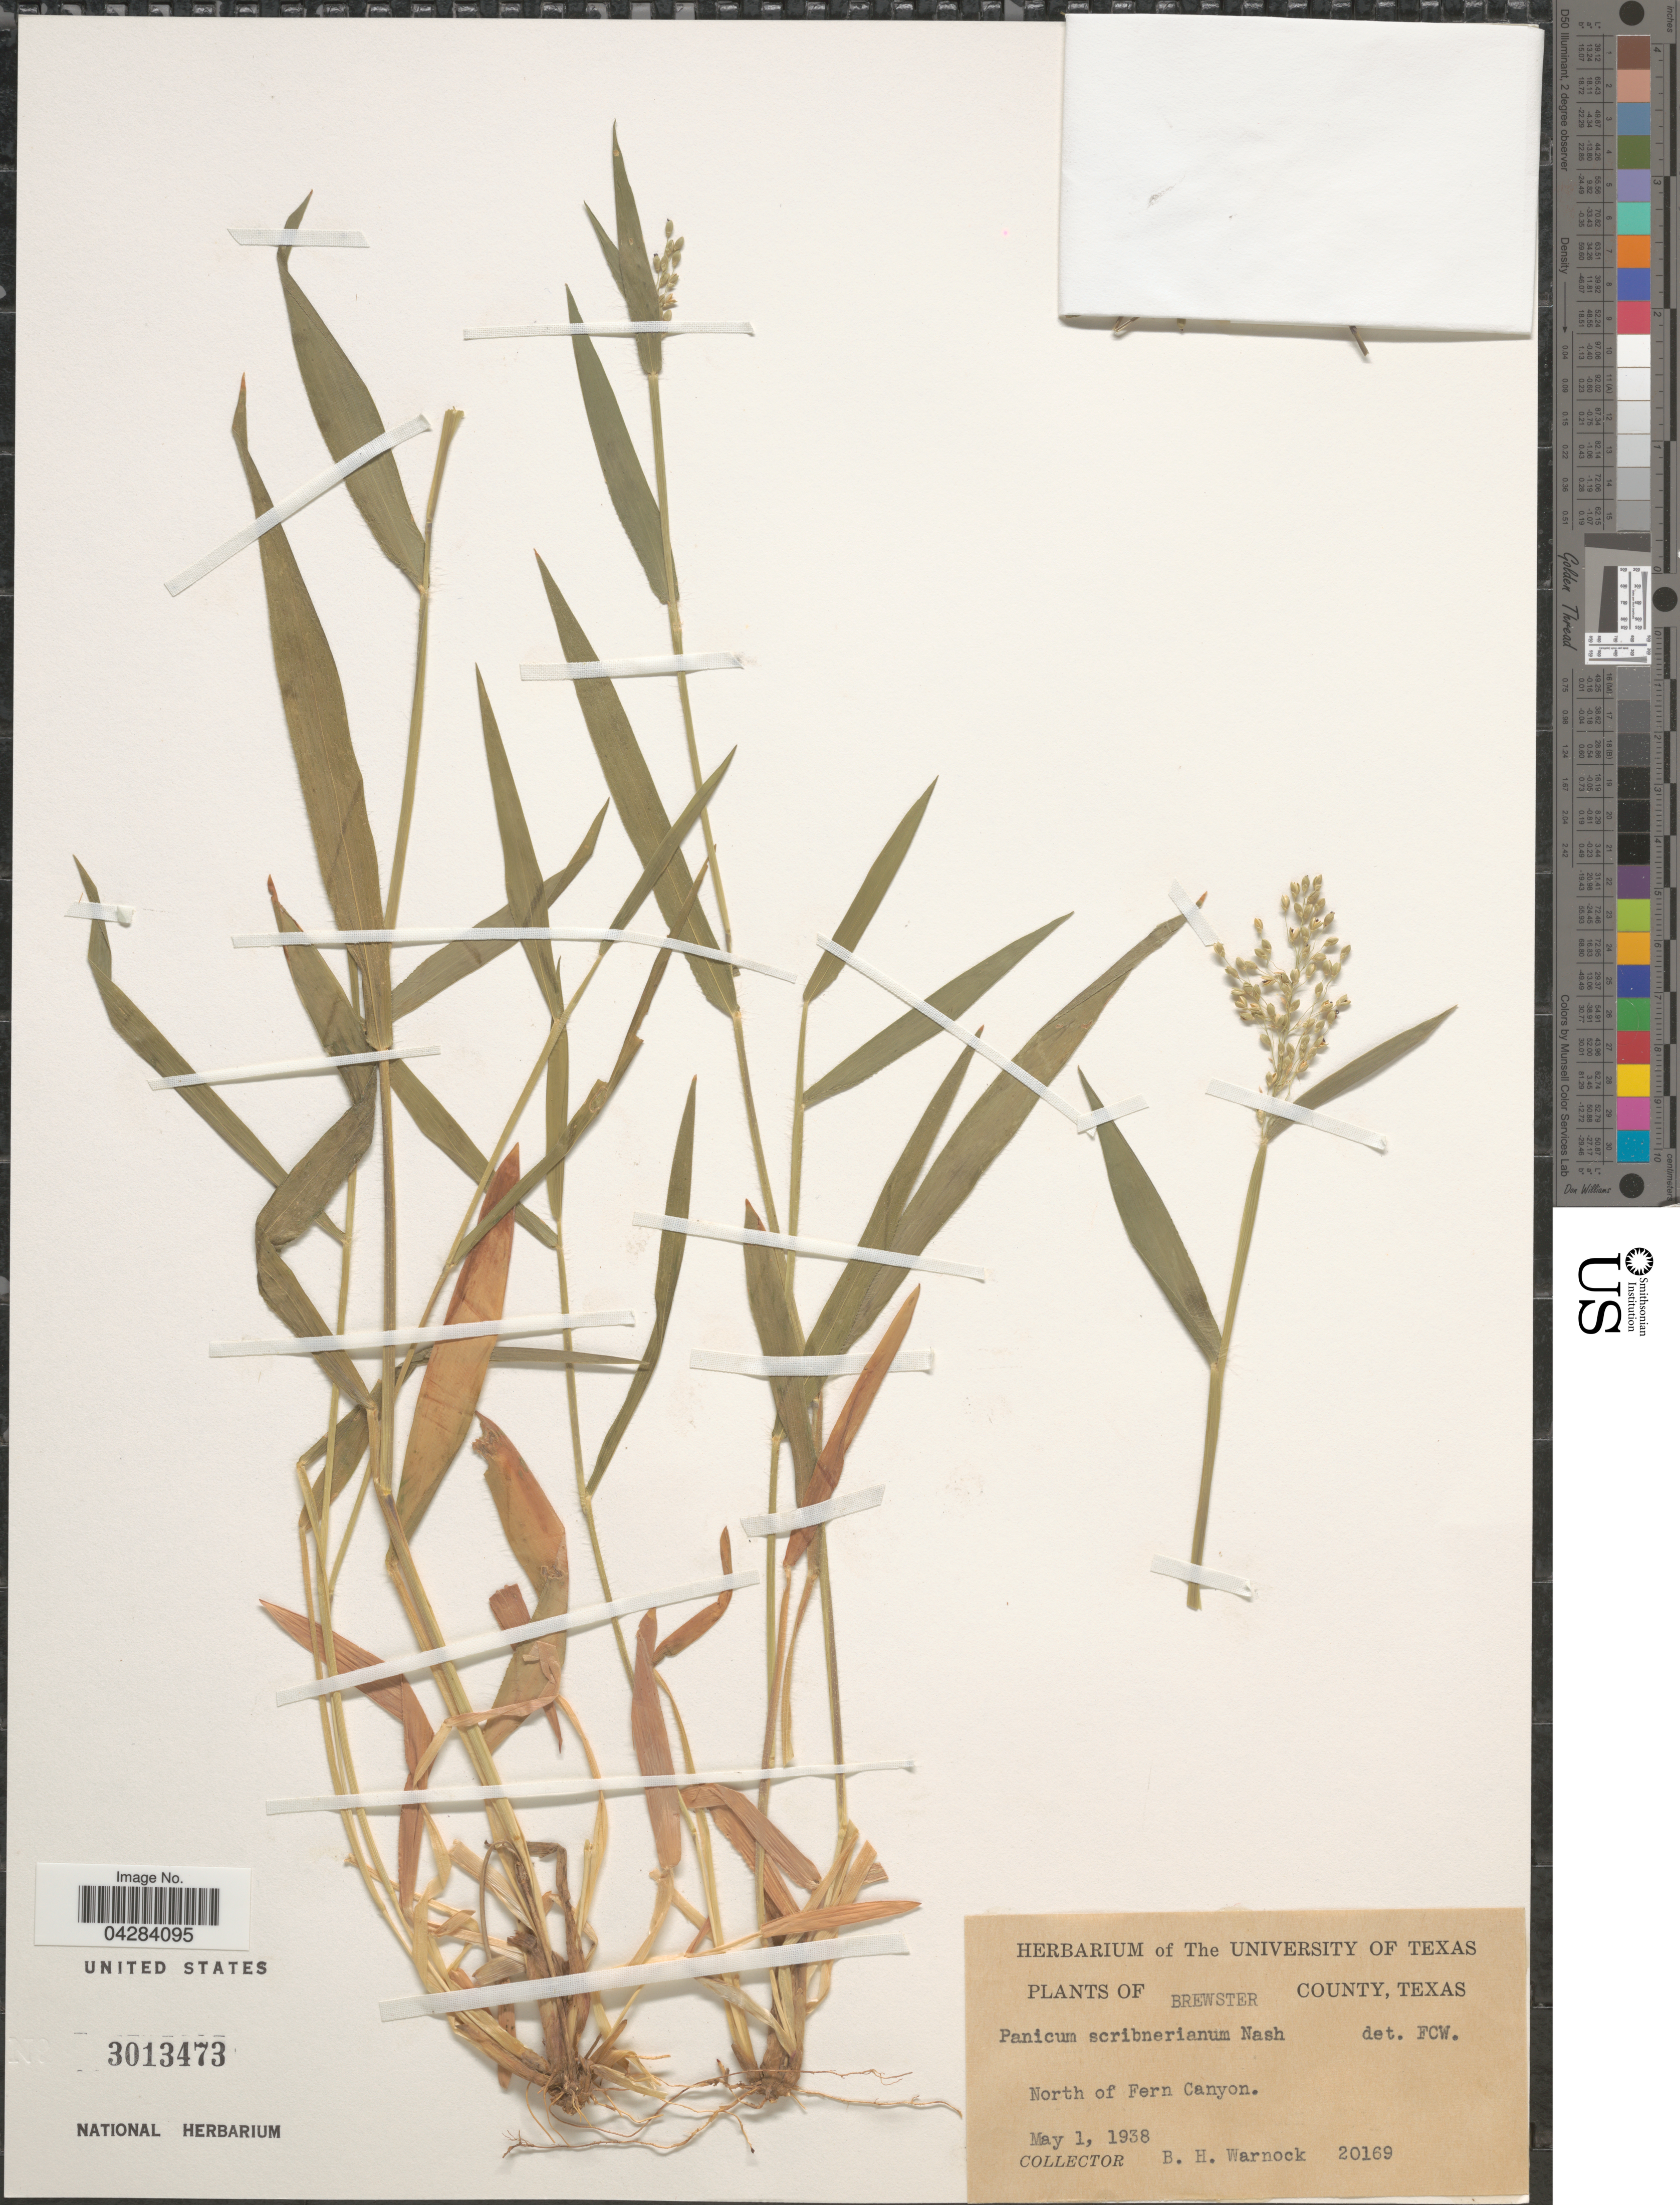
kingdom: Plantae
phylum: Tracheophyta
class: Liliopsida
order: Poales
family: Poaceae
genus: Dichanthelium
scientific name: Dichanthelium oligosanthes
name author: (Schult.) Gould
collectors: B. H. Warnock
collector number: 20169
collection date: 1938-05-01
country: United States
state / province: Texas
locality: Brewster County. North of Fern Canyon.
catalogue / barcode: US 3013473